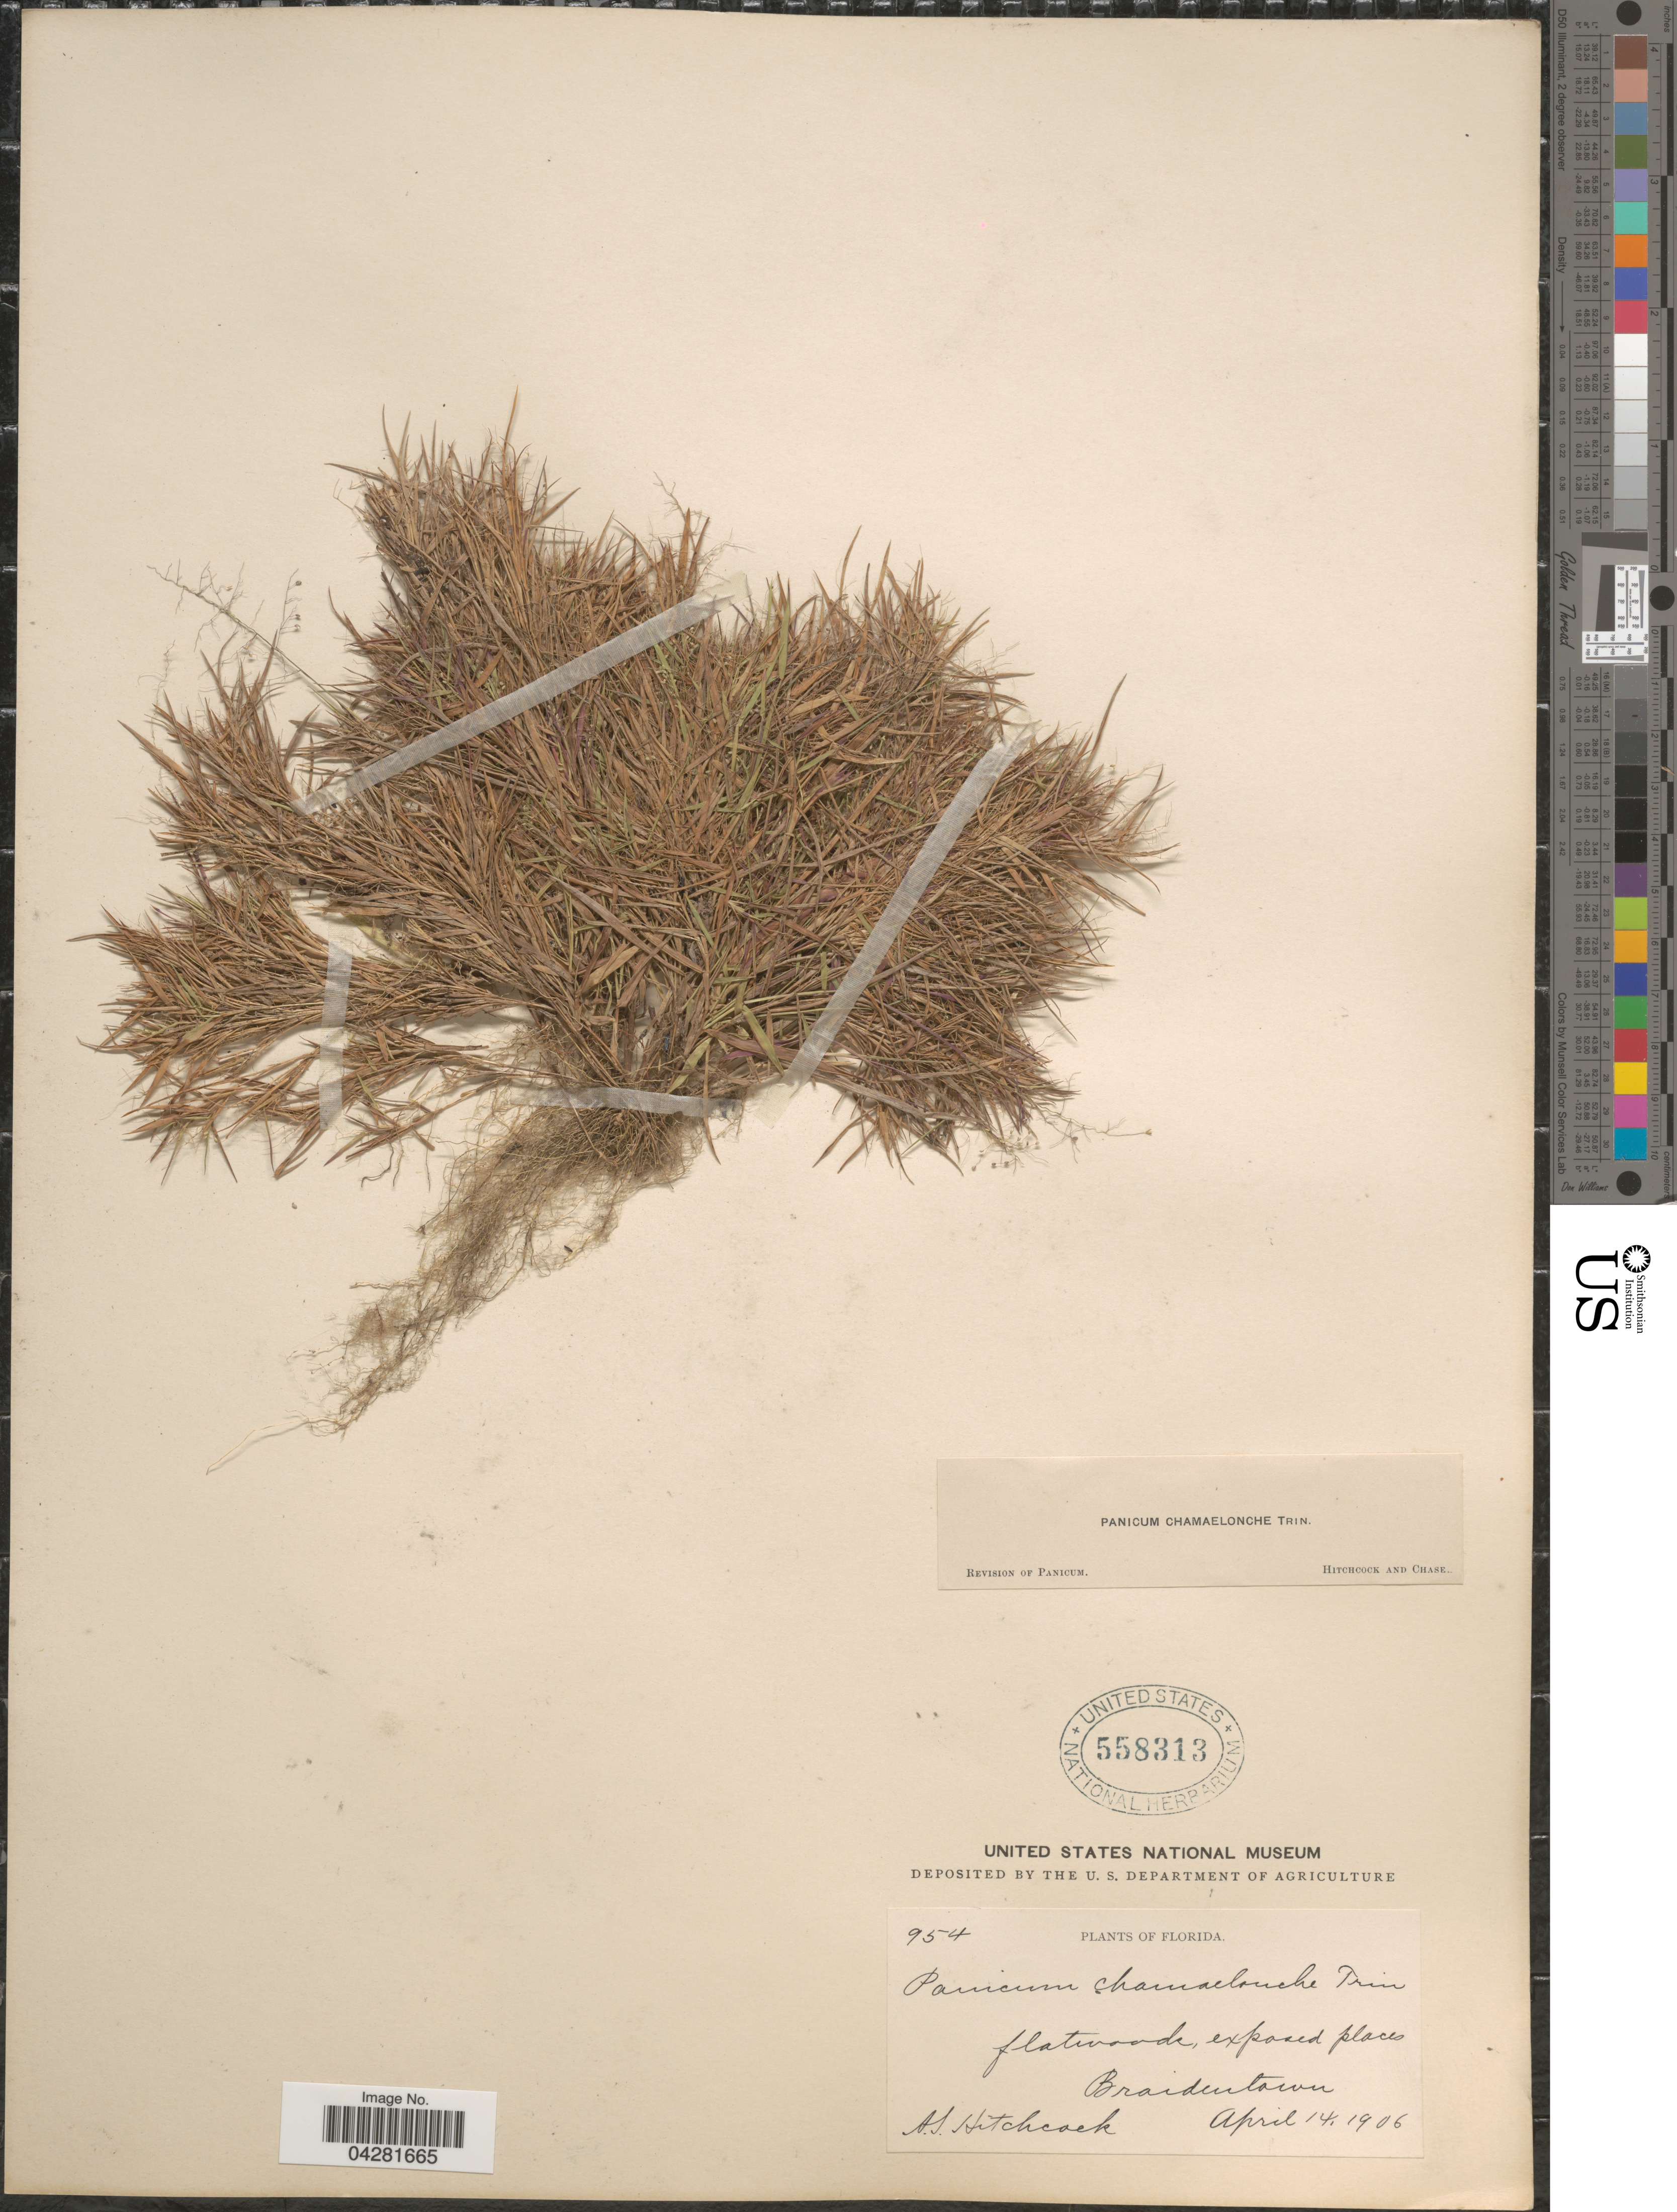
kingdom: Plantae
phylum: Tracheophyta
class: Liliopsida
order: Poales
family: Poaceae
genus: Dichanthelium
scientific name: Dichanthelium ensifolium var. ensifolium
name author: (Baldwin ex Elliot) Gould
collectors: A. S. Hitchcock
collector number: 954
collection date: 1906-04-14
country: United States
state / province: Florida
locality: Braidentown.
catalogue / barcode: US 558313